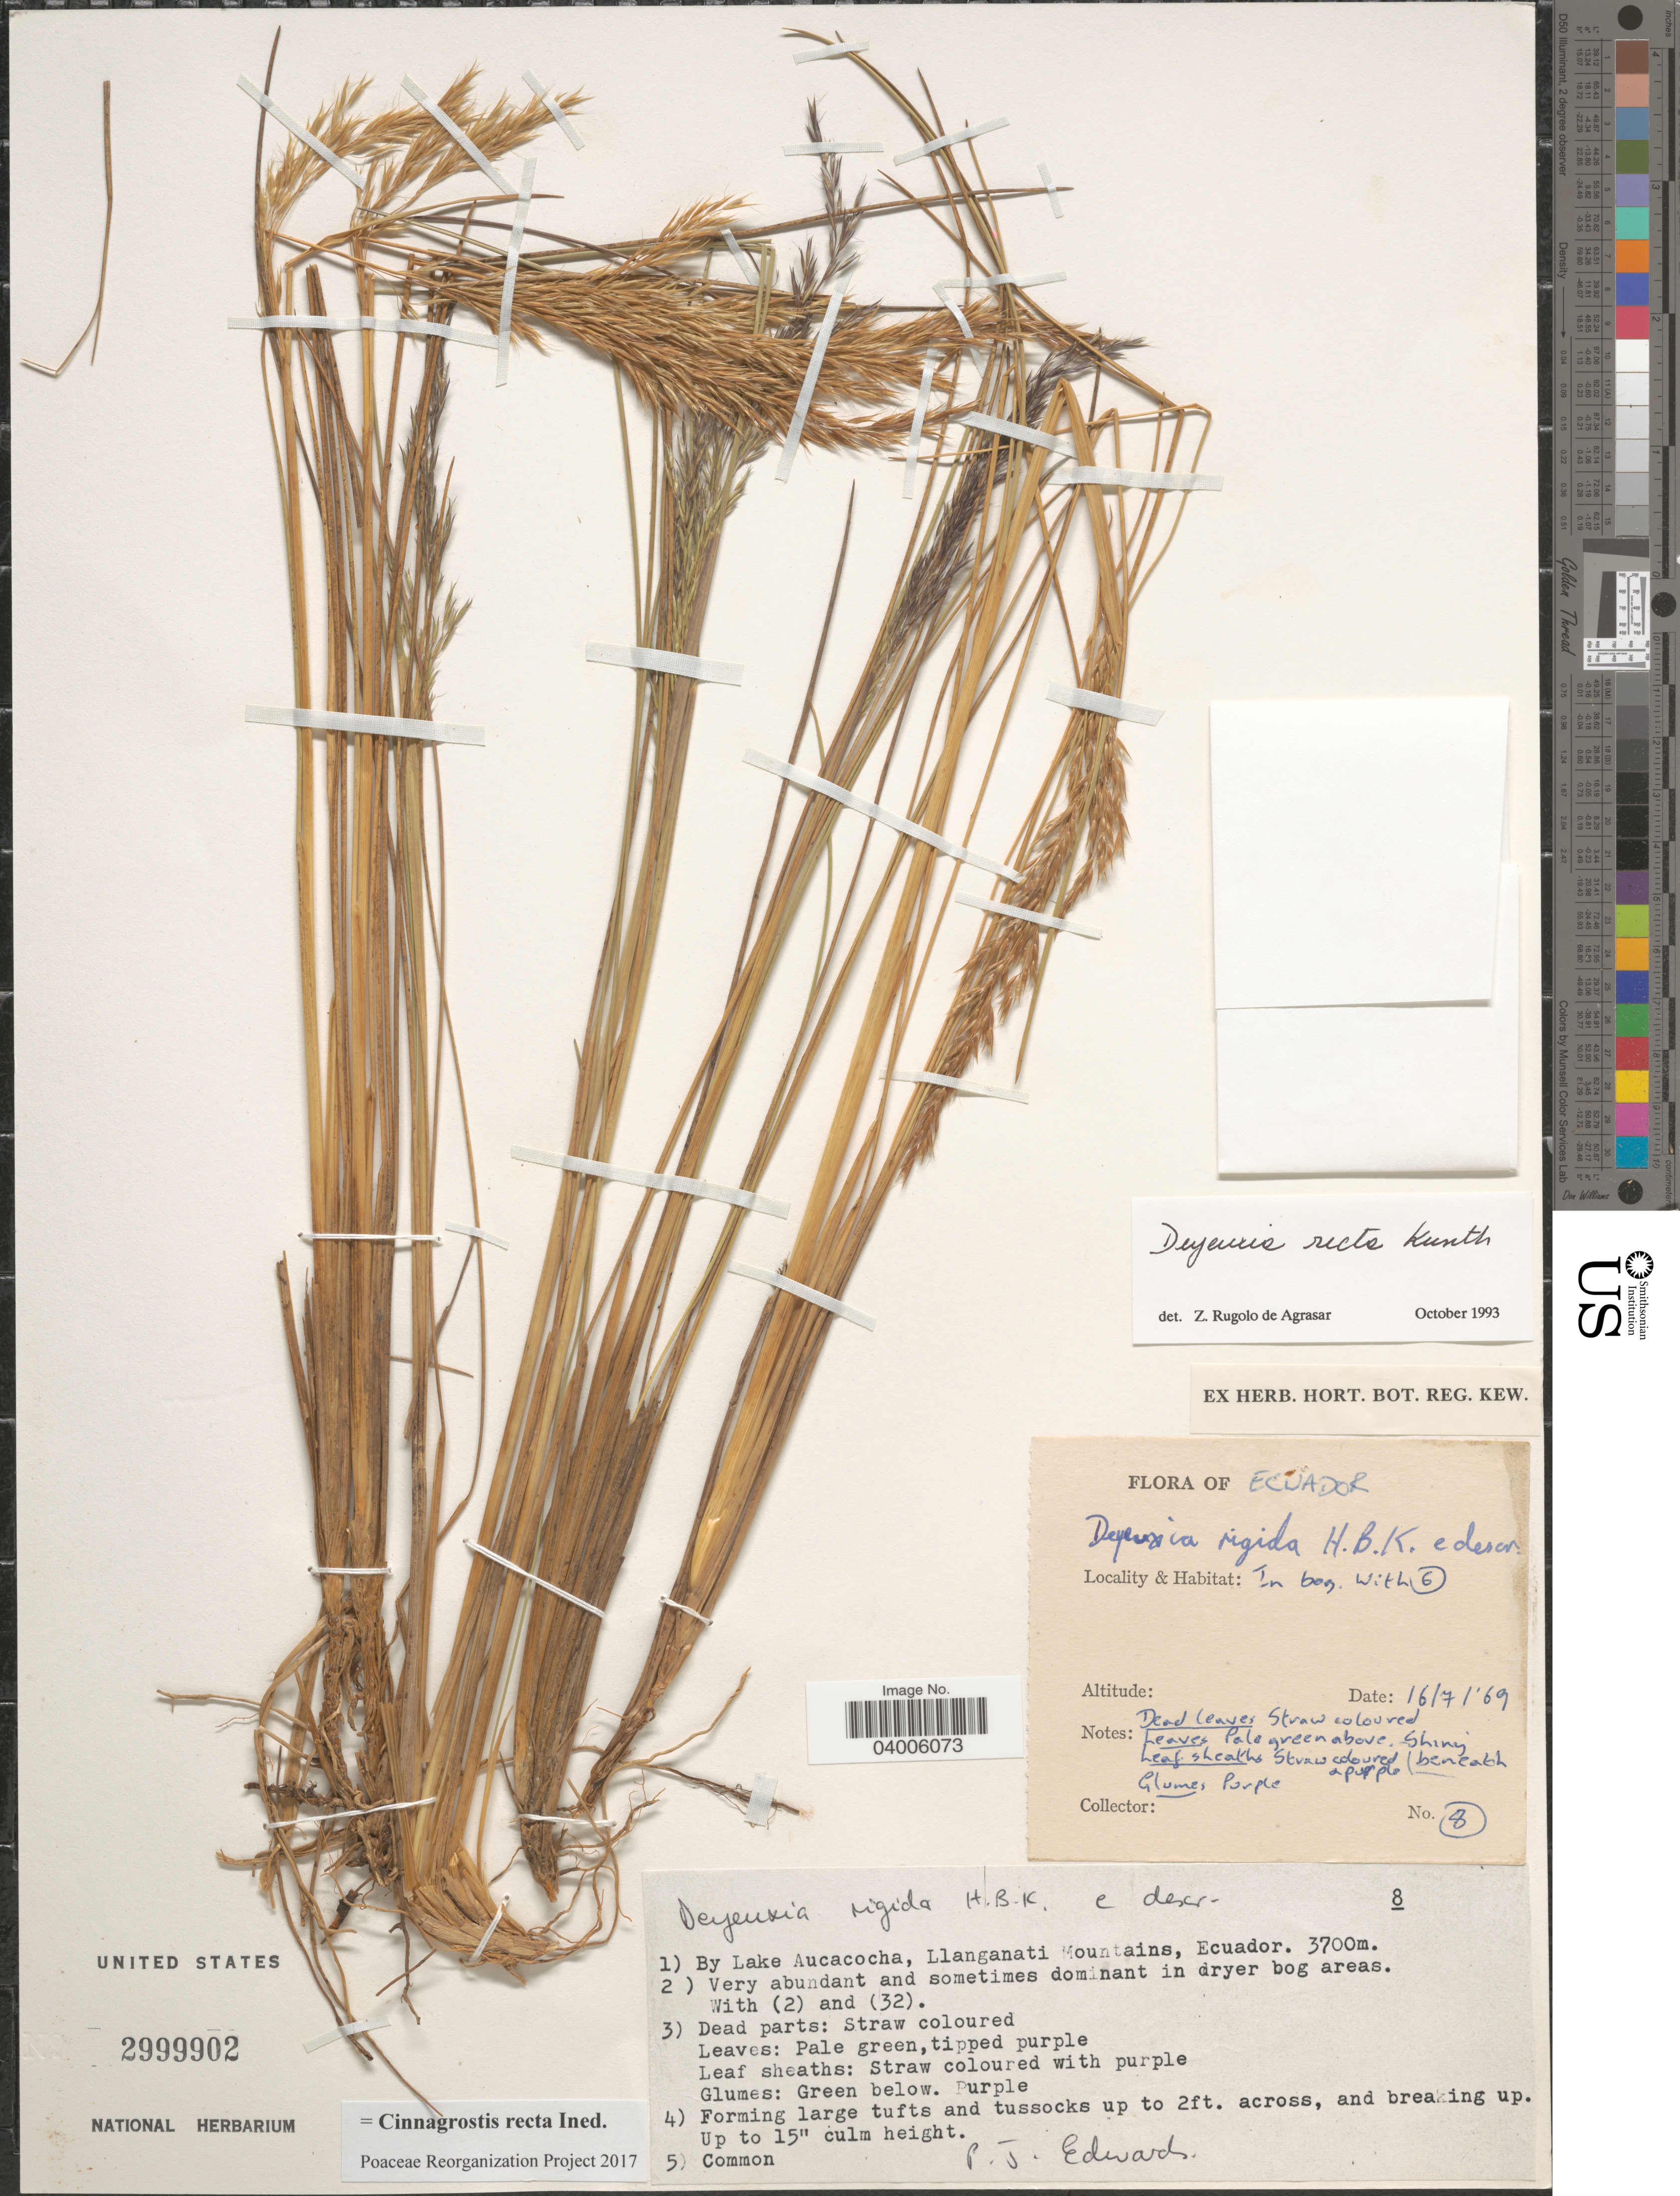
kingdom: Plantae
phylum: Tracheophyta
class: Liliopsida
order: Poales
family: Poaceae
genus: Cinnagrostis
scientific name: Cinnagrostis recta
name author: (Kunth) P.M. Peterson et al.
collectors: P. Edward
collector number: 8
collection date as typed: Transcribed d/m/y: 16/7/69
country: Ecuador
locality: By Lake Aucacocha, Llanganati Mountains.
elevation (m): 3700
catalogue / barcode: US 2999902